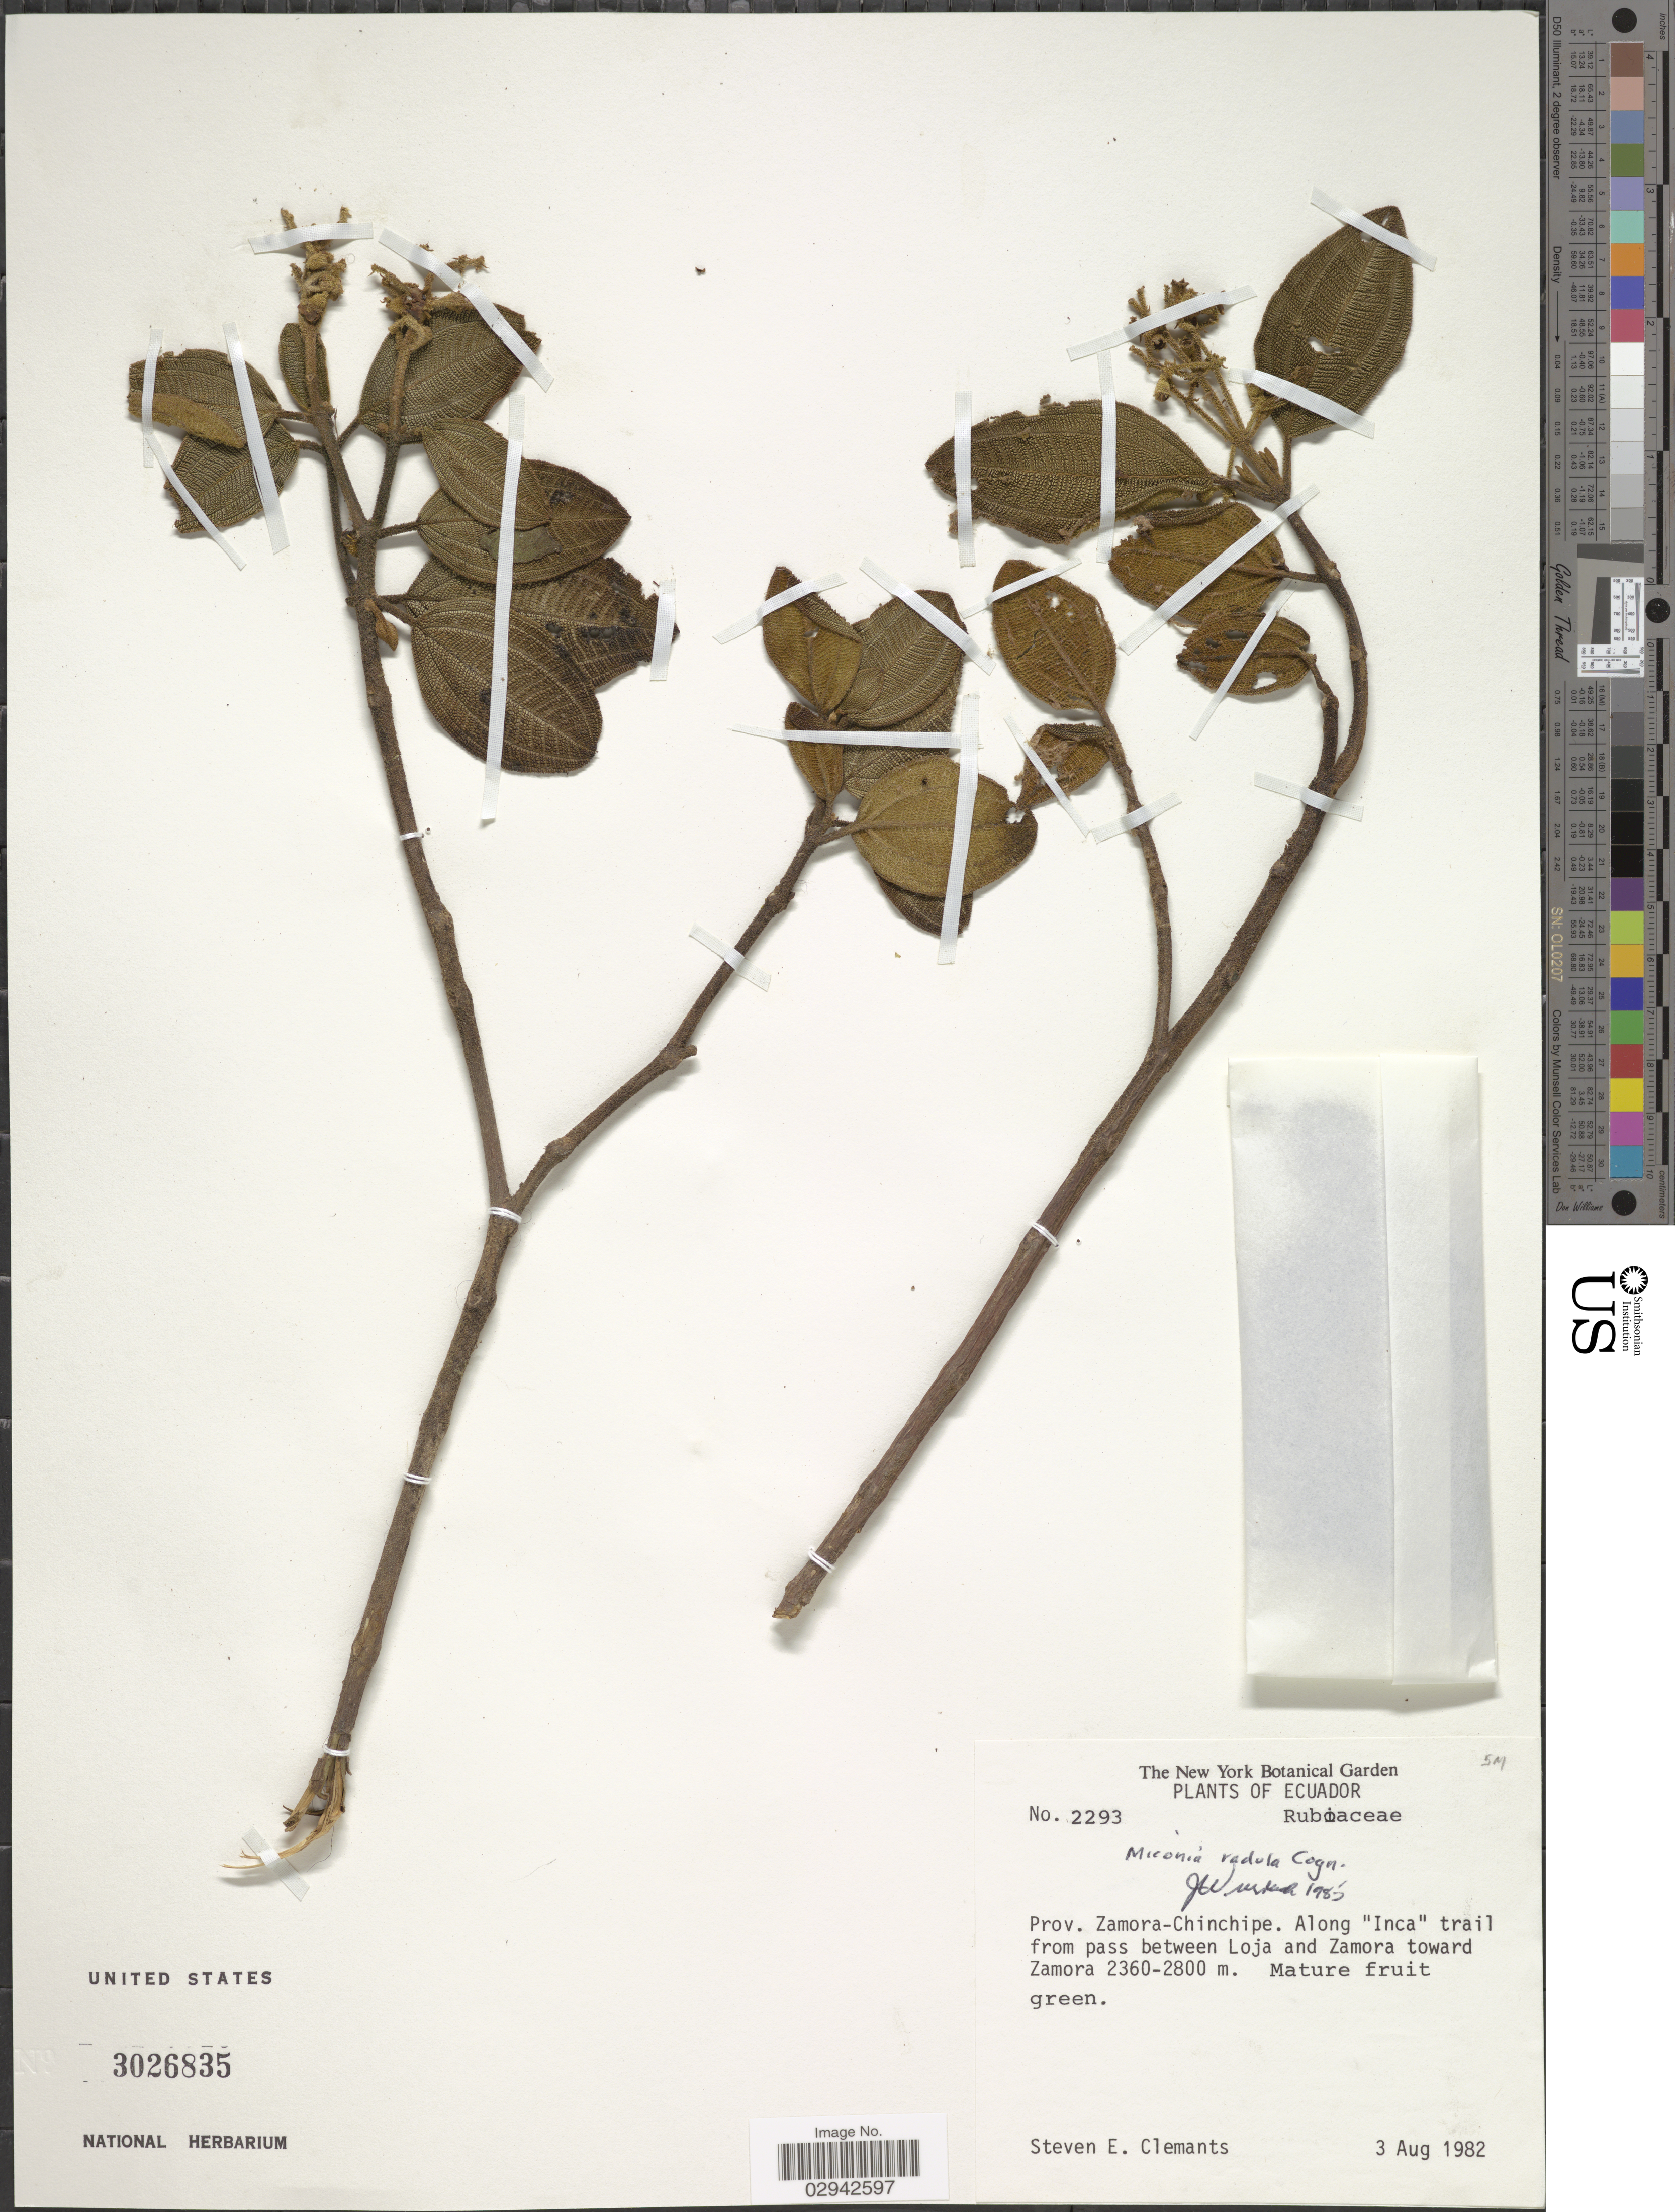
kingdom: Plantae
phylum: Tracheophyta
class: Magnoliopsida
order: Myrtales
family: Melastomataceae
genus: Miconia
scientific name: Miconia radulifolia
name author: (Benth.) Naudin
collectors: S. Clemants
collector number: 2293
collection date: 1982-08-03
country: Ecuador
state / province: Zamora-Chinchipe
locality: Along "Inca" trail from pass between Loja and Zamora toward Zamora.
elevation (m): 2360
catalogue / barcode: US 3026835